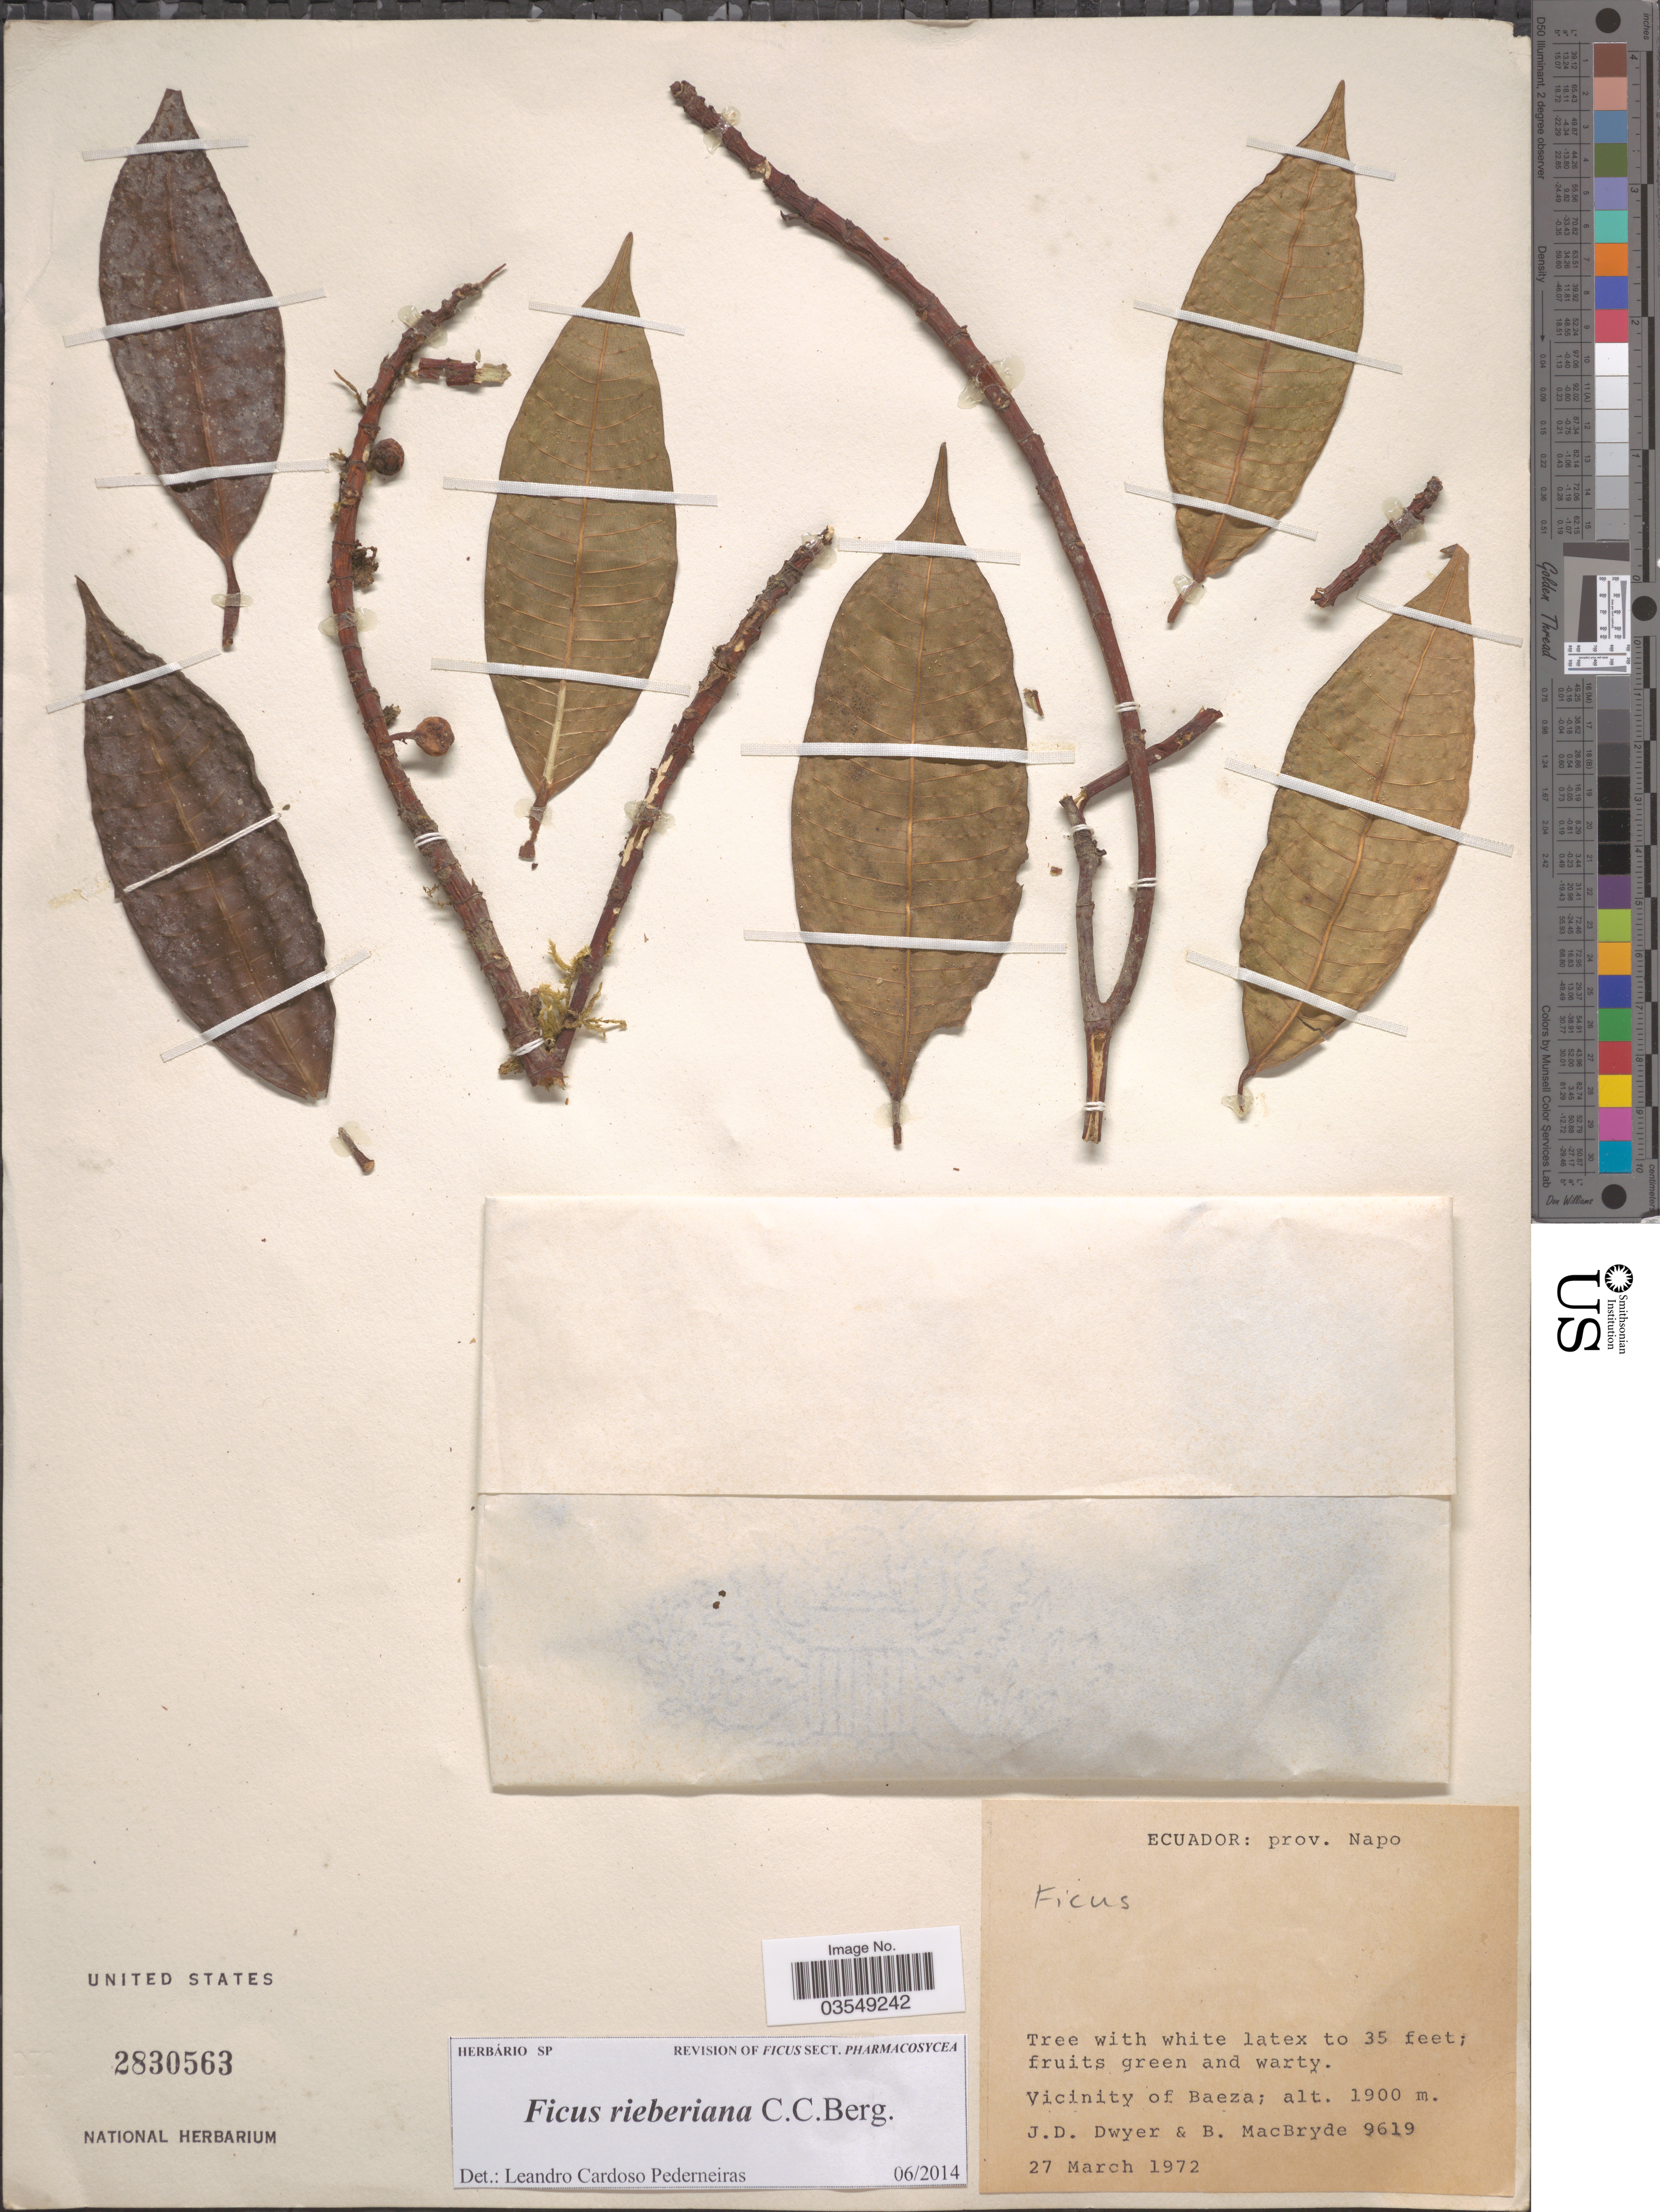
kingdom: Plantae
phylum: Tracheophyta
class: Magnoliopsida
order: Rosales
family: Moraceae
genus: Ficus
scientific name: Ficus rieberiana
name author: C.C. Berg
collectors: J. D. Dwyer & B. MacBryde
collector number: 9619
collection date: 1972-03-27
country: Ecuador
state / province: Napo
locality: Vicinity of Baeza.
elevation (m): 1900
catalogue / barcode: US 2830563